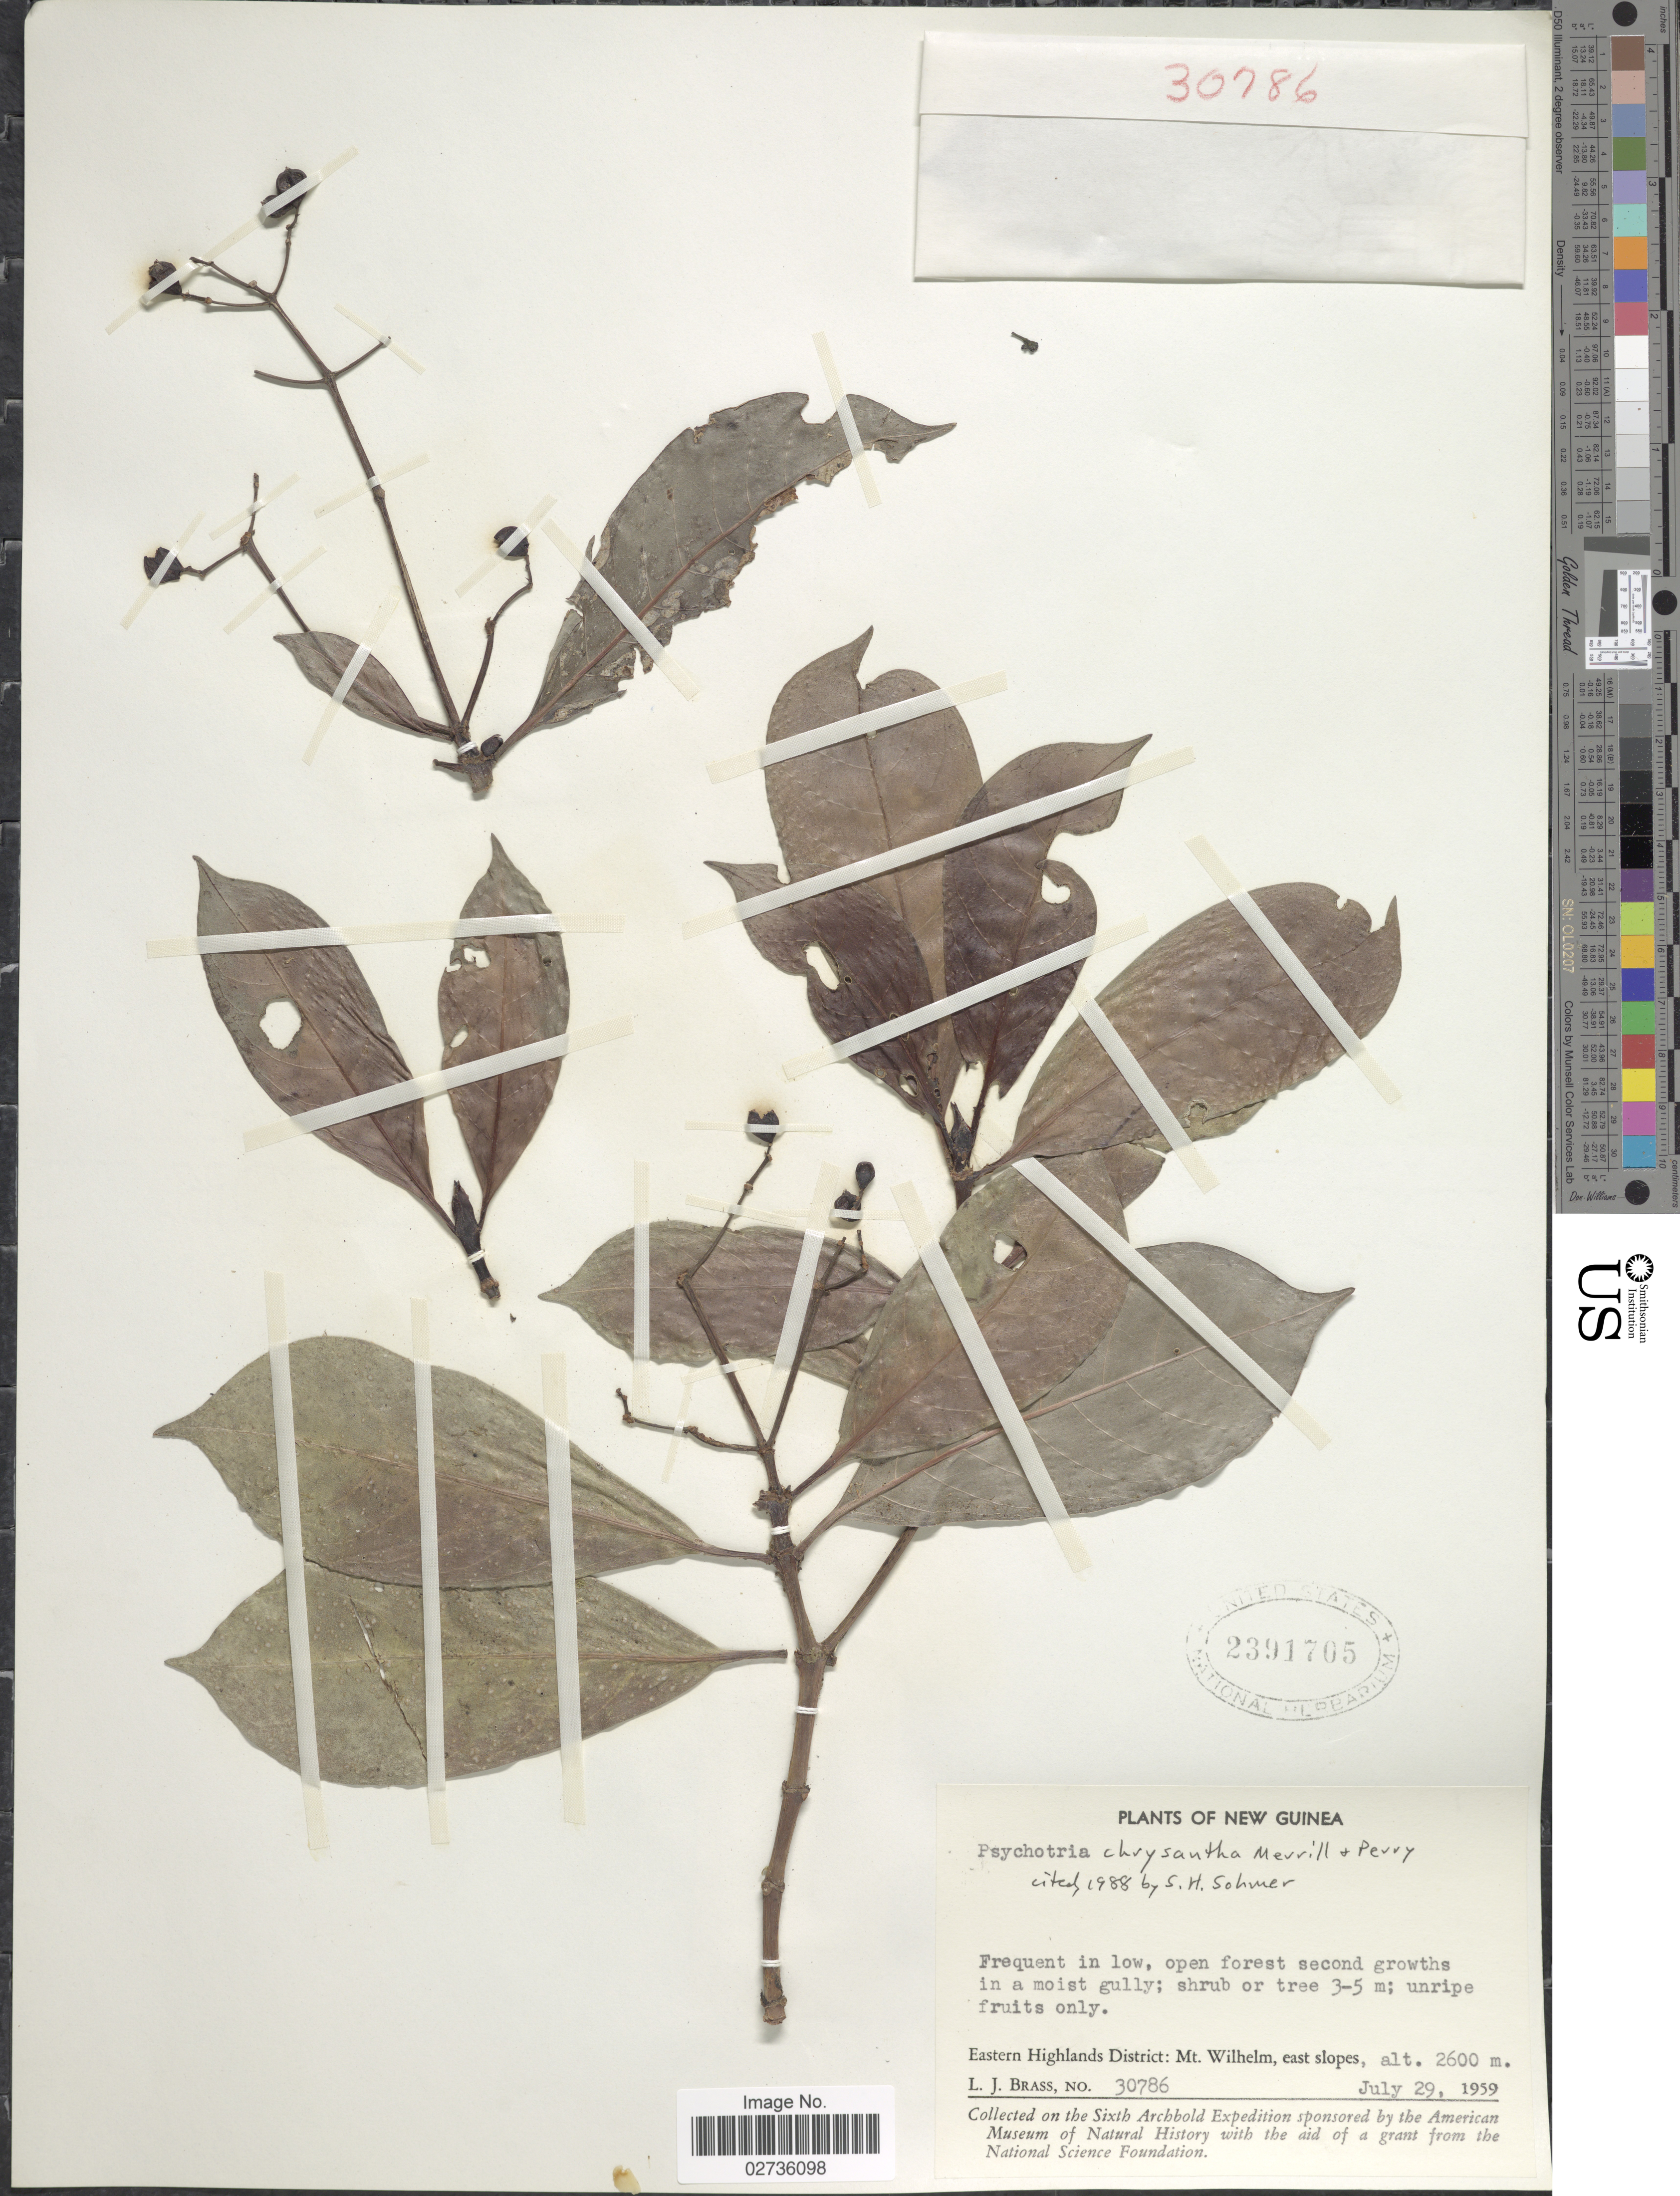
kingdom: Plantae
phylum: Tracheophyta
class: Magnoliopsida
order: Gentianales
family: Rubiaceae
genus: Psychotria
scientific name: Psychotria chrysantha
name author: Merr. & L.M. Perry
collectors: L. J. Brass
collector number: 30786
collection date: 1959-07-29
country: Papua New Guinea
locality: New Guinea. Eastern Highlands District: Mt. Wilhelm, east slopes.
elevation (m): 2600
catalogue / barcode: US 2391705